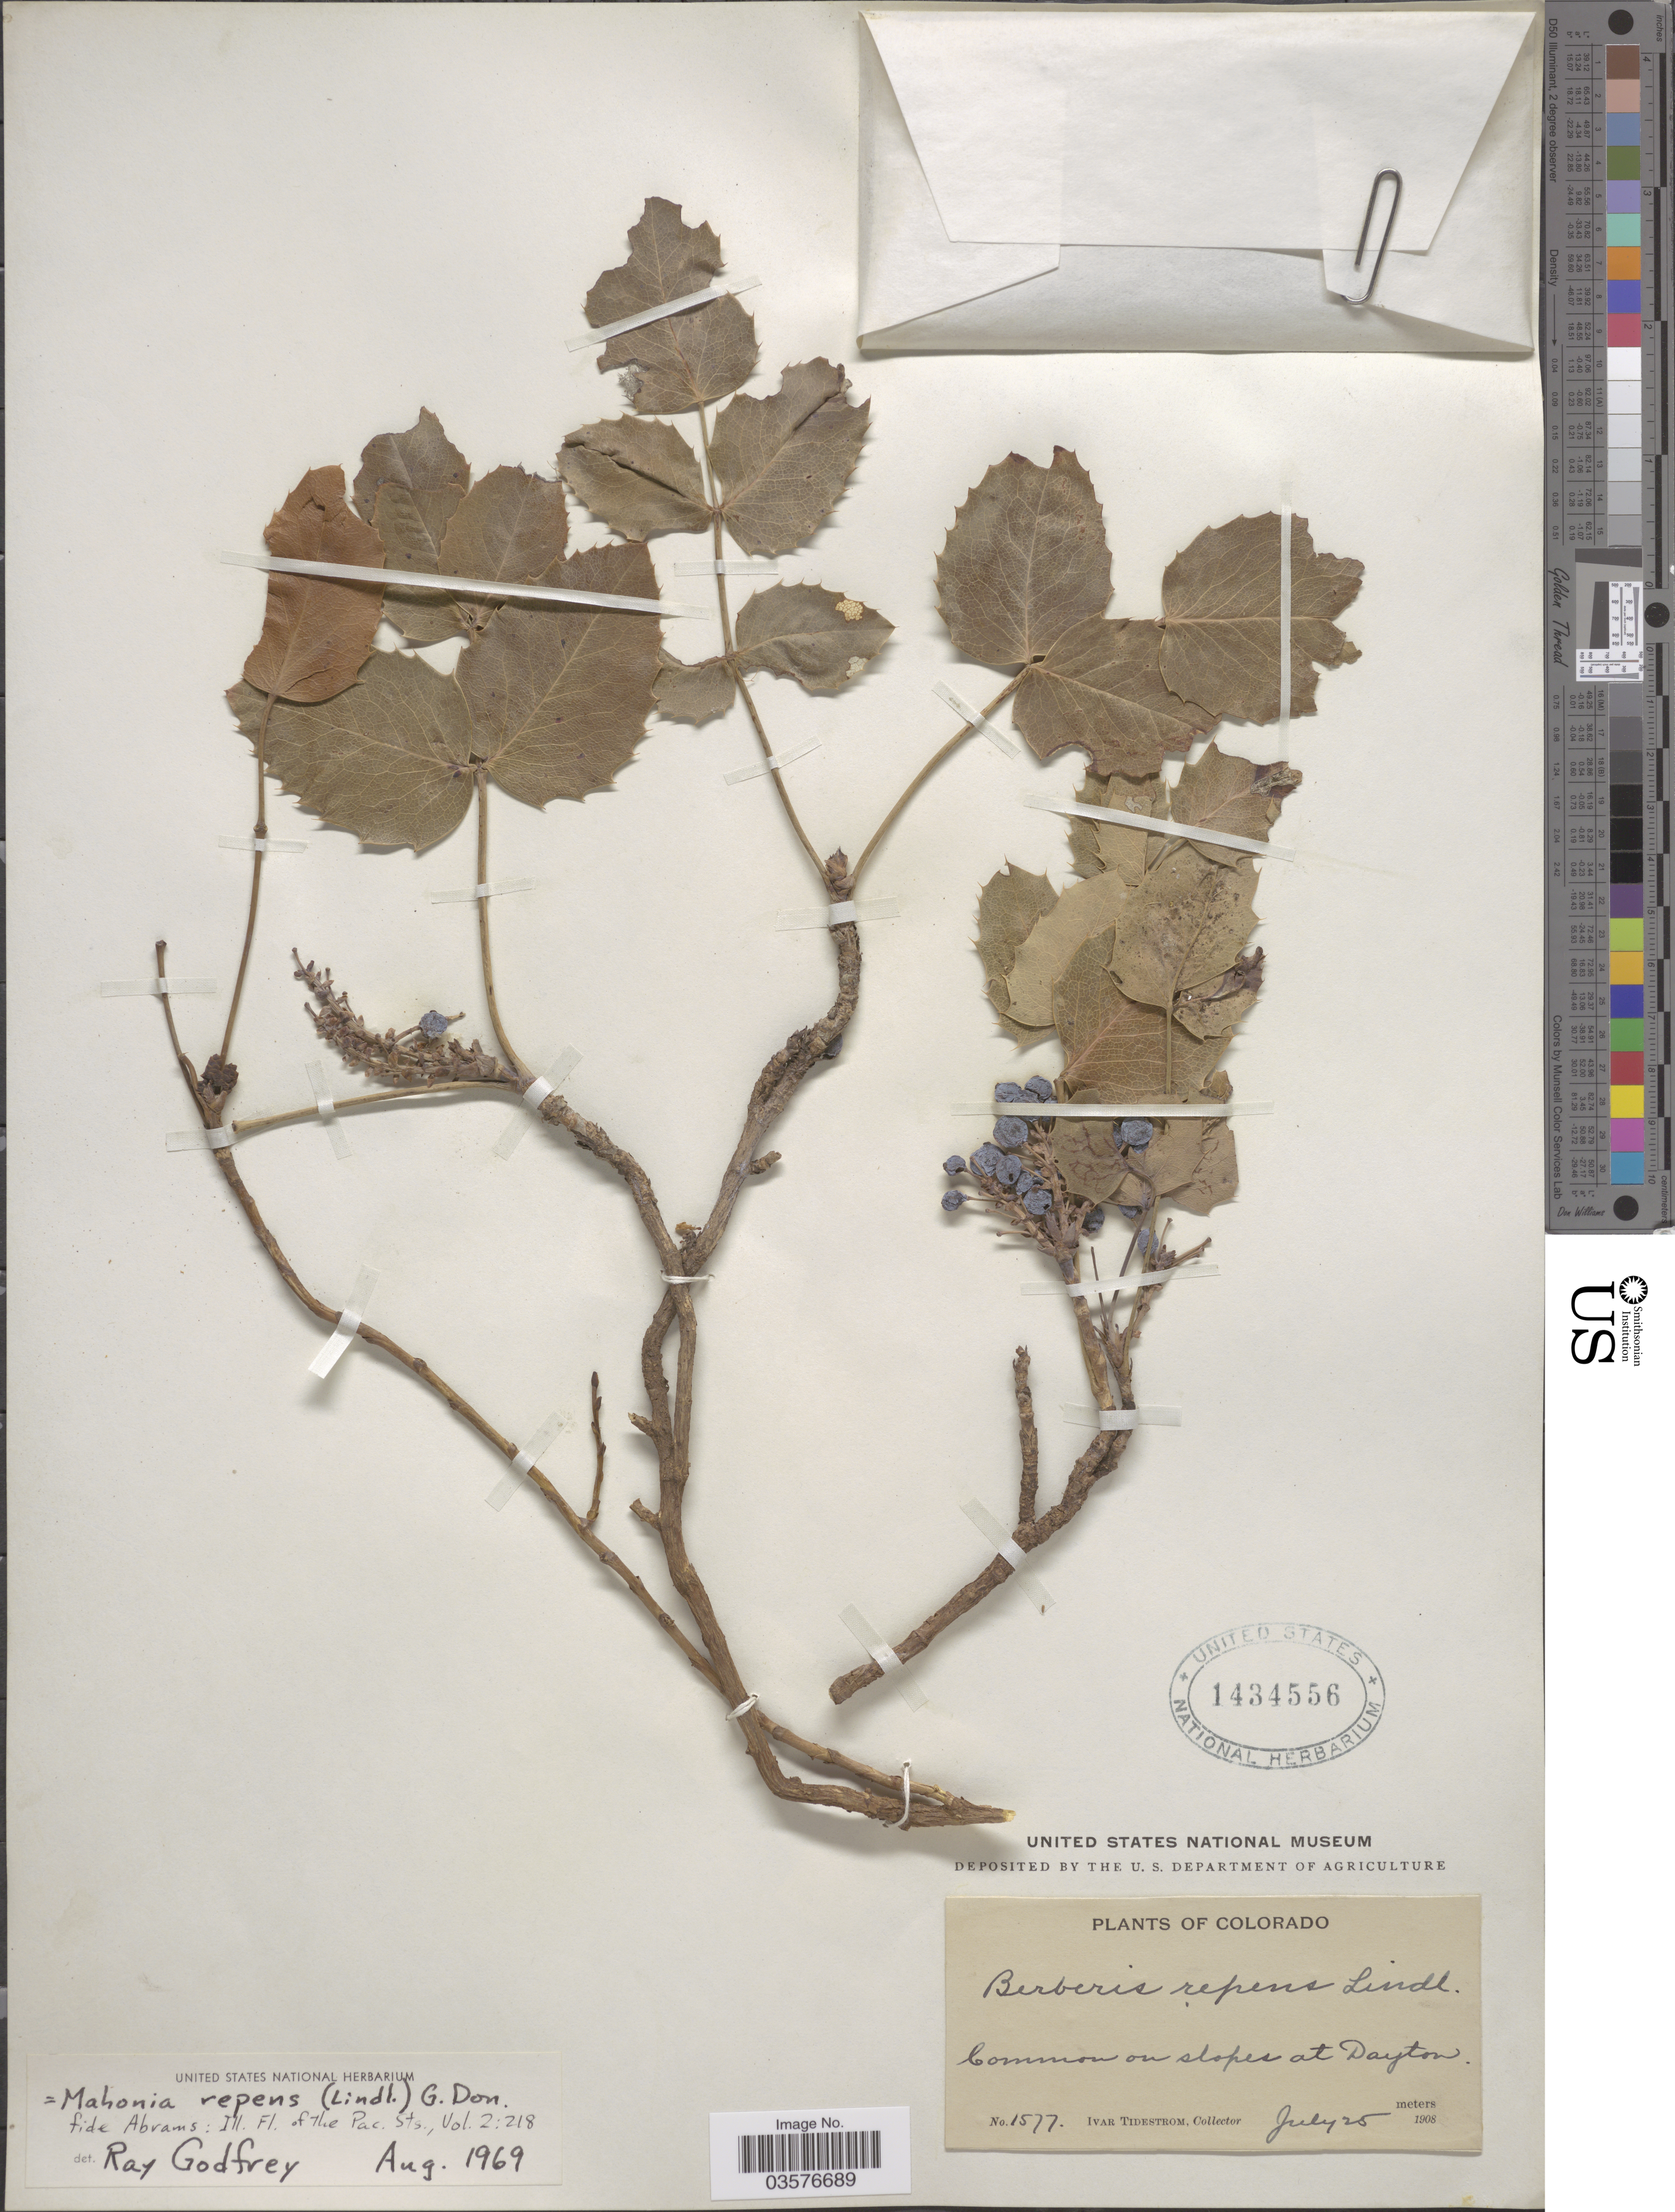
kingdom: Plantae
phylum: Tracheophyta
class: Magnoliopsida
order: Ranunculales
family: Berberidaceae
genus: Mahonia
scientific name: Mahonia repens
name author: (Lindl.) G. Don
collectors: I. F. Tidestrom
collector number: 1577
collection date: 1908-07-25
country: United States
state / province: Colorado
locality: Common on slopes at Dayton.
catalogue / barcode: US 1434556